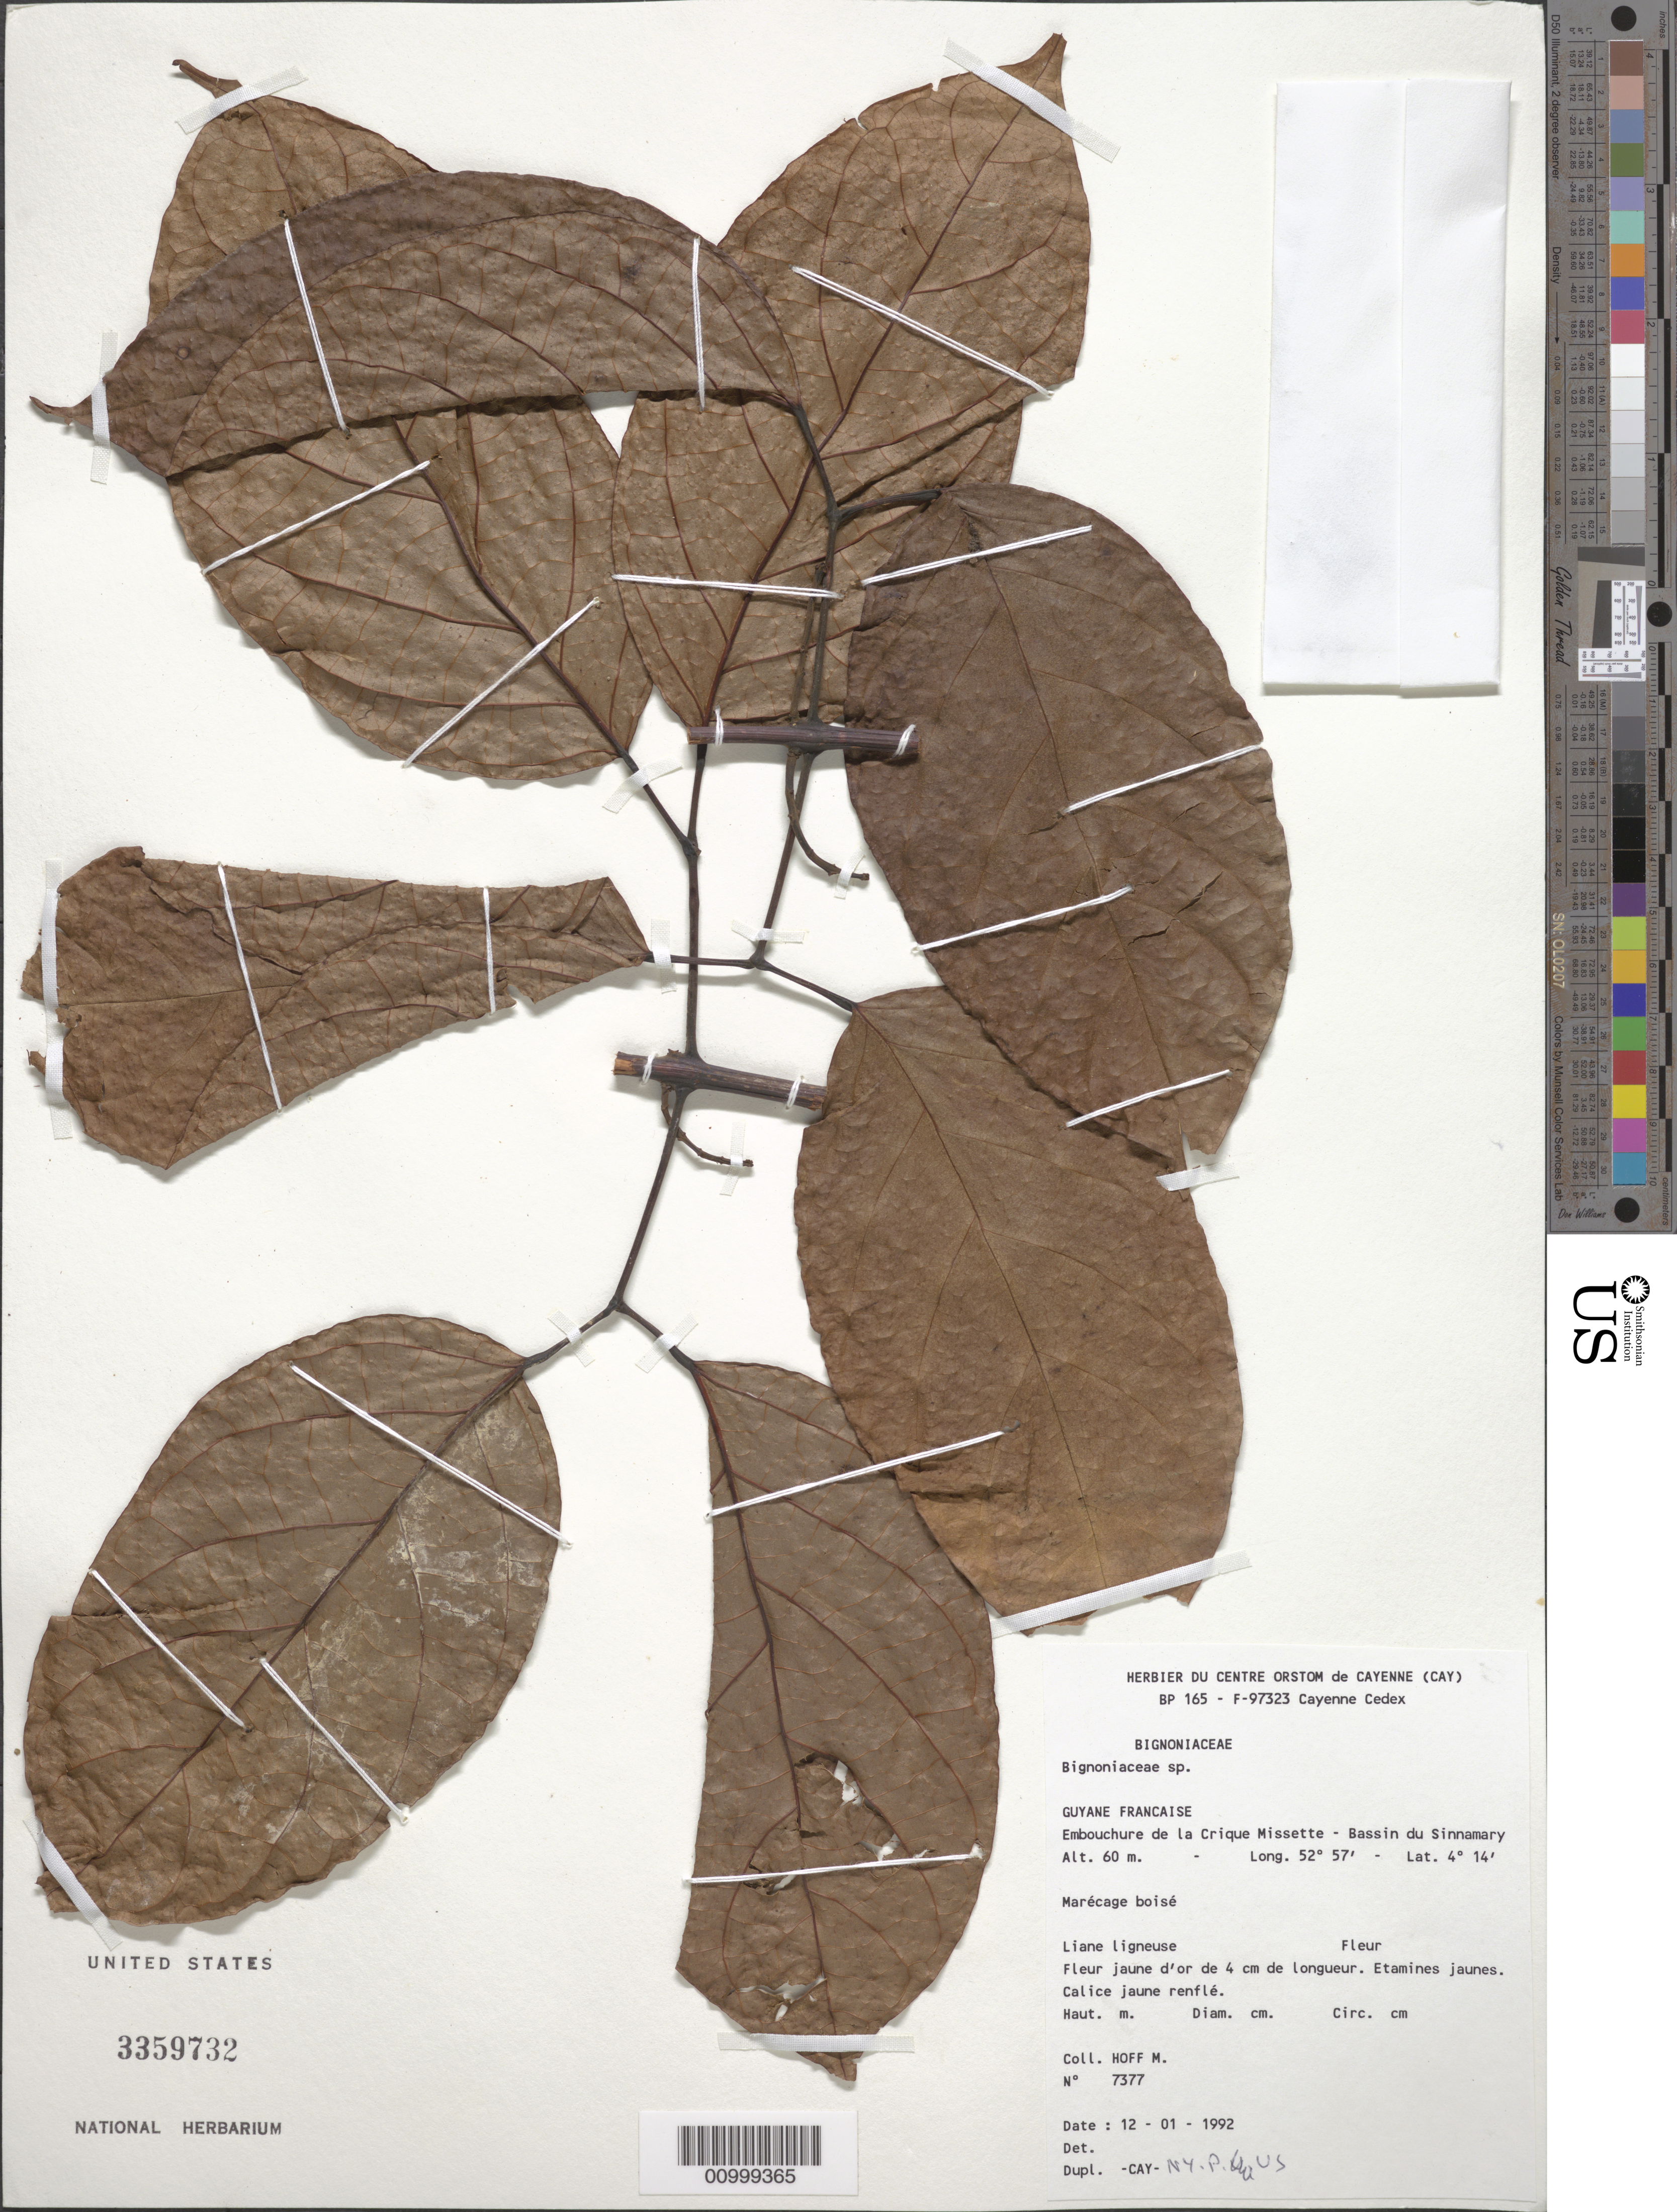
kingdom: Plantae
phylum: Tracheophyta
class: Magnoliopsida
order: Lamiales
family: Bignoniaceae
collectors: M. Hoff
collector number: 7377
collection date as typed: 12-Jan-92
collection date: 1992-01-12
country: French Guiana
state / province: Cayenne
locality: Embouchure de la Crique Missette- Bassin du Sinnamary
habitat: Marecage boisé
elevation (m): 60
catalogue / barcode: US 3559732